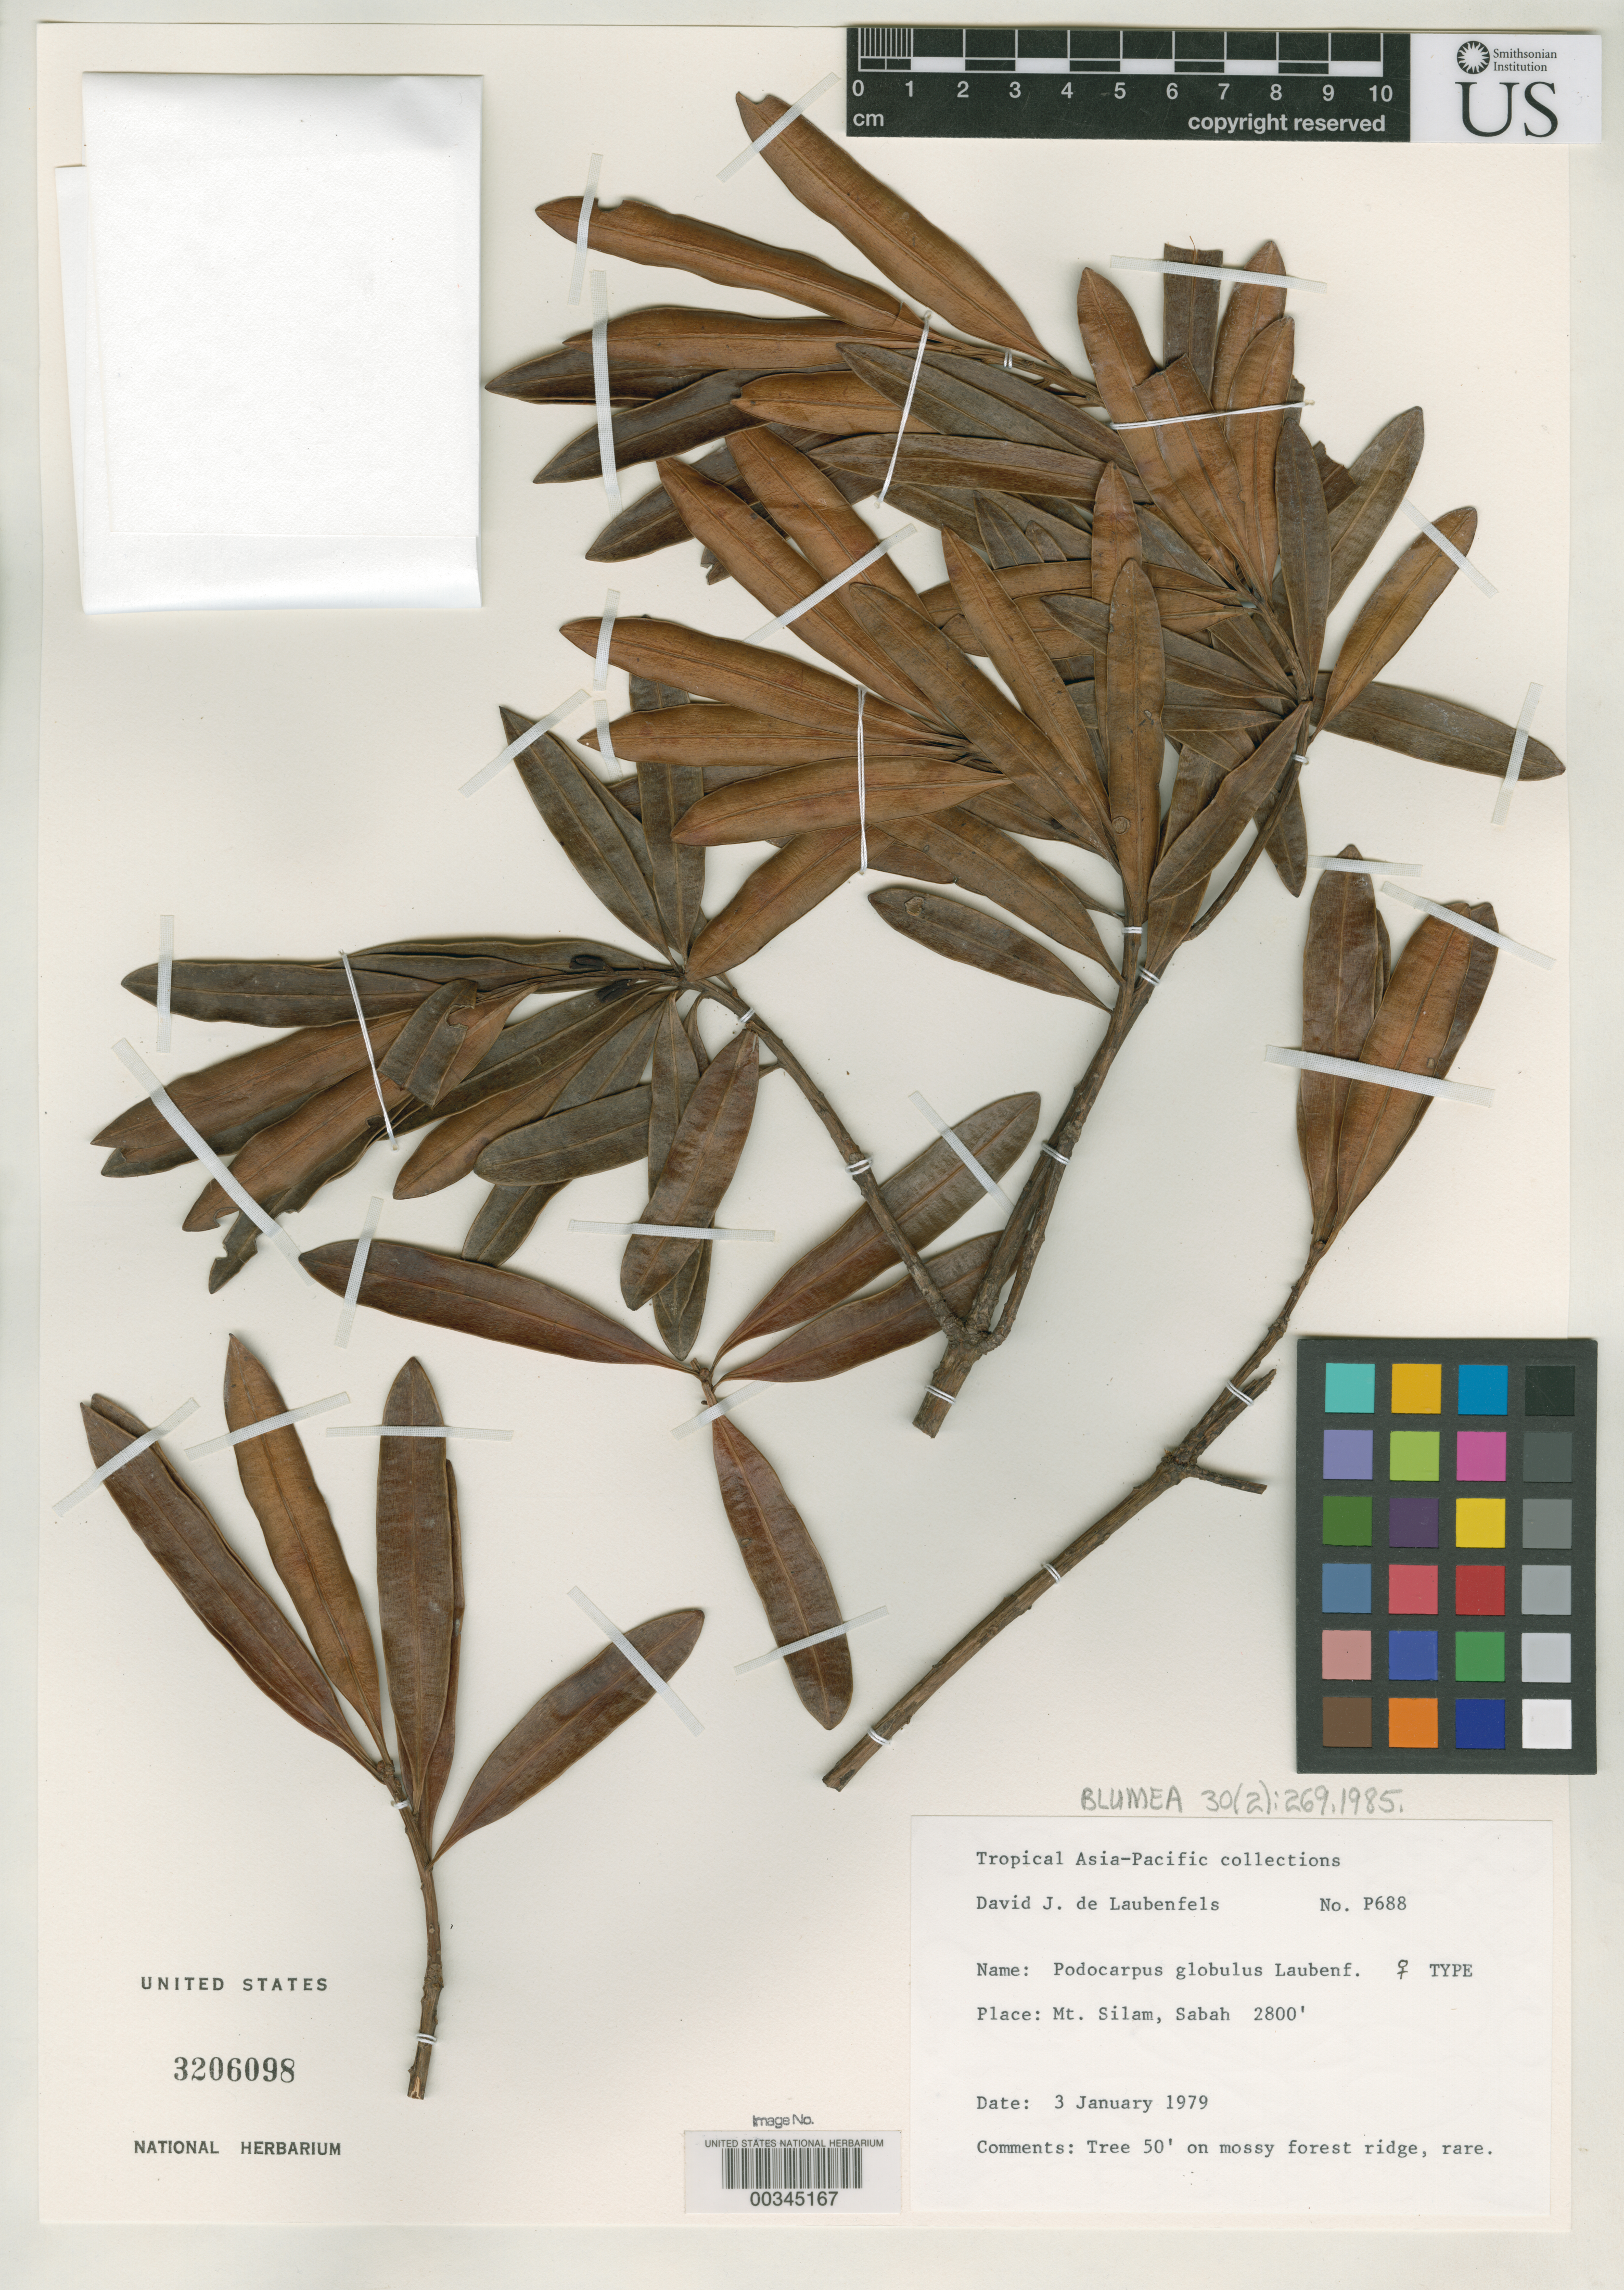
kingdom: Plantae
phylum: Tracheophyta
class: Pinopsida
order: Pinales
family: Podocarpaceae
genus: Podocarpus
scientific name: Podocarpus globulus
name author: de Laub.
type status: Isotype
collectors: D. J. de Laubenfels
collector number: P 688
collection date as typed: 03 Jan 1979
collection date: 1979-01-03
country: Malaysia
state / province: Sabah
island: Borneo Island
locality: Mt. Silam.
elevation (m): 853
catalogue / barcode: US 3206098